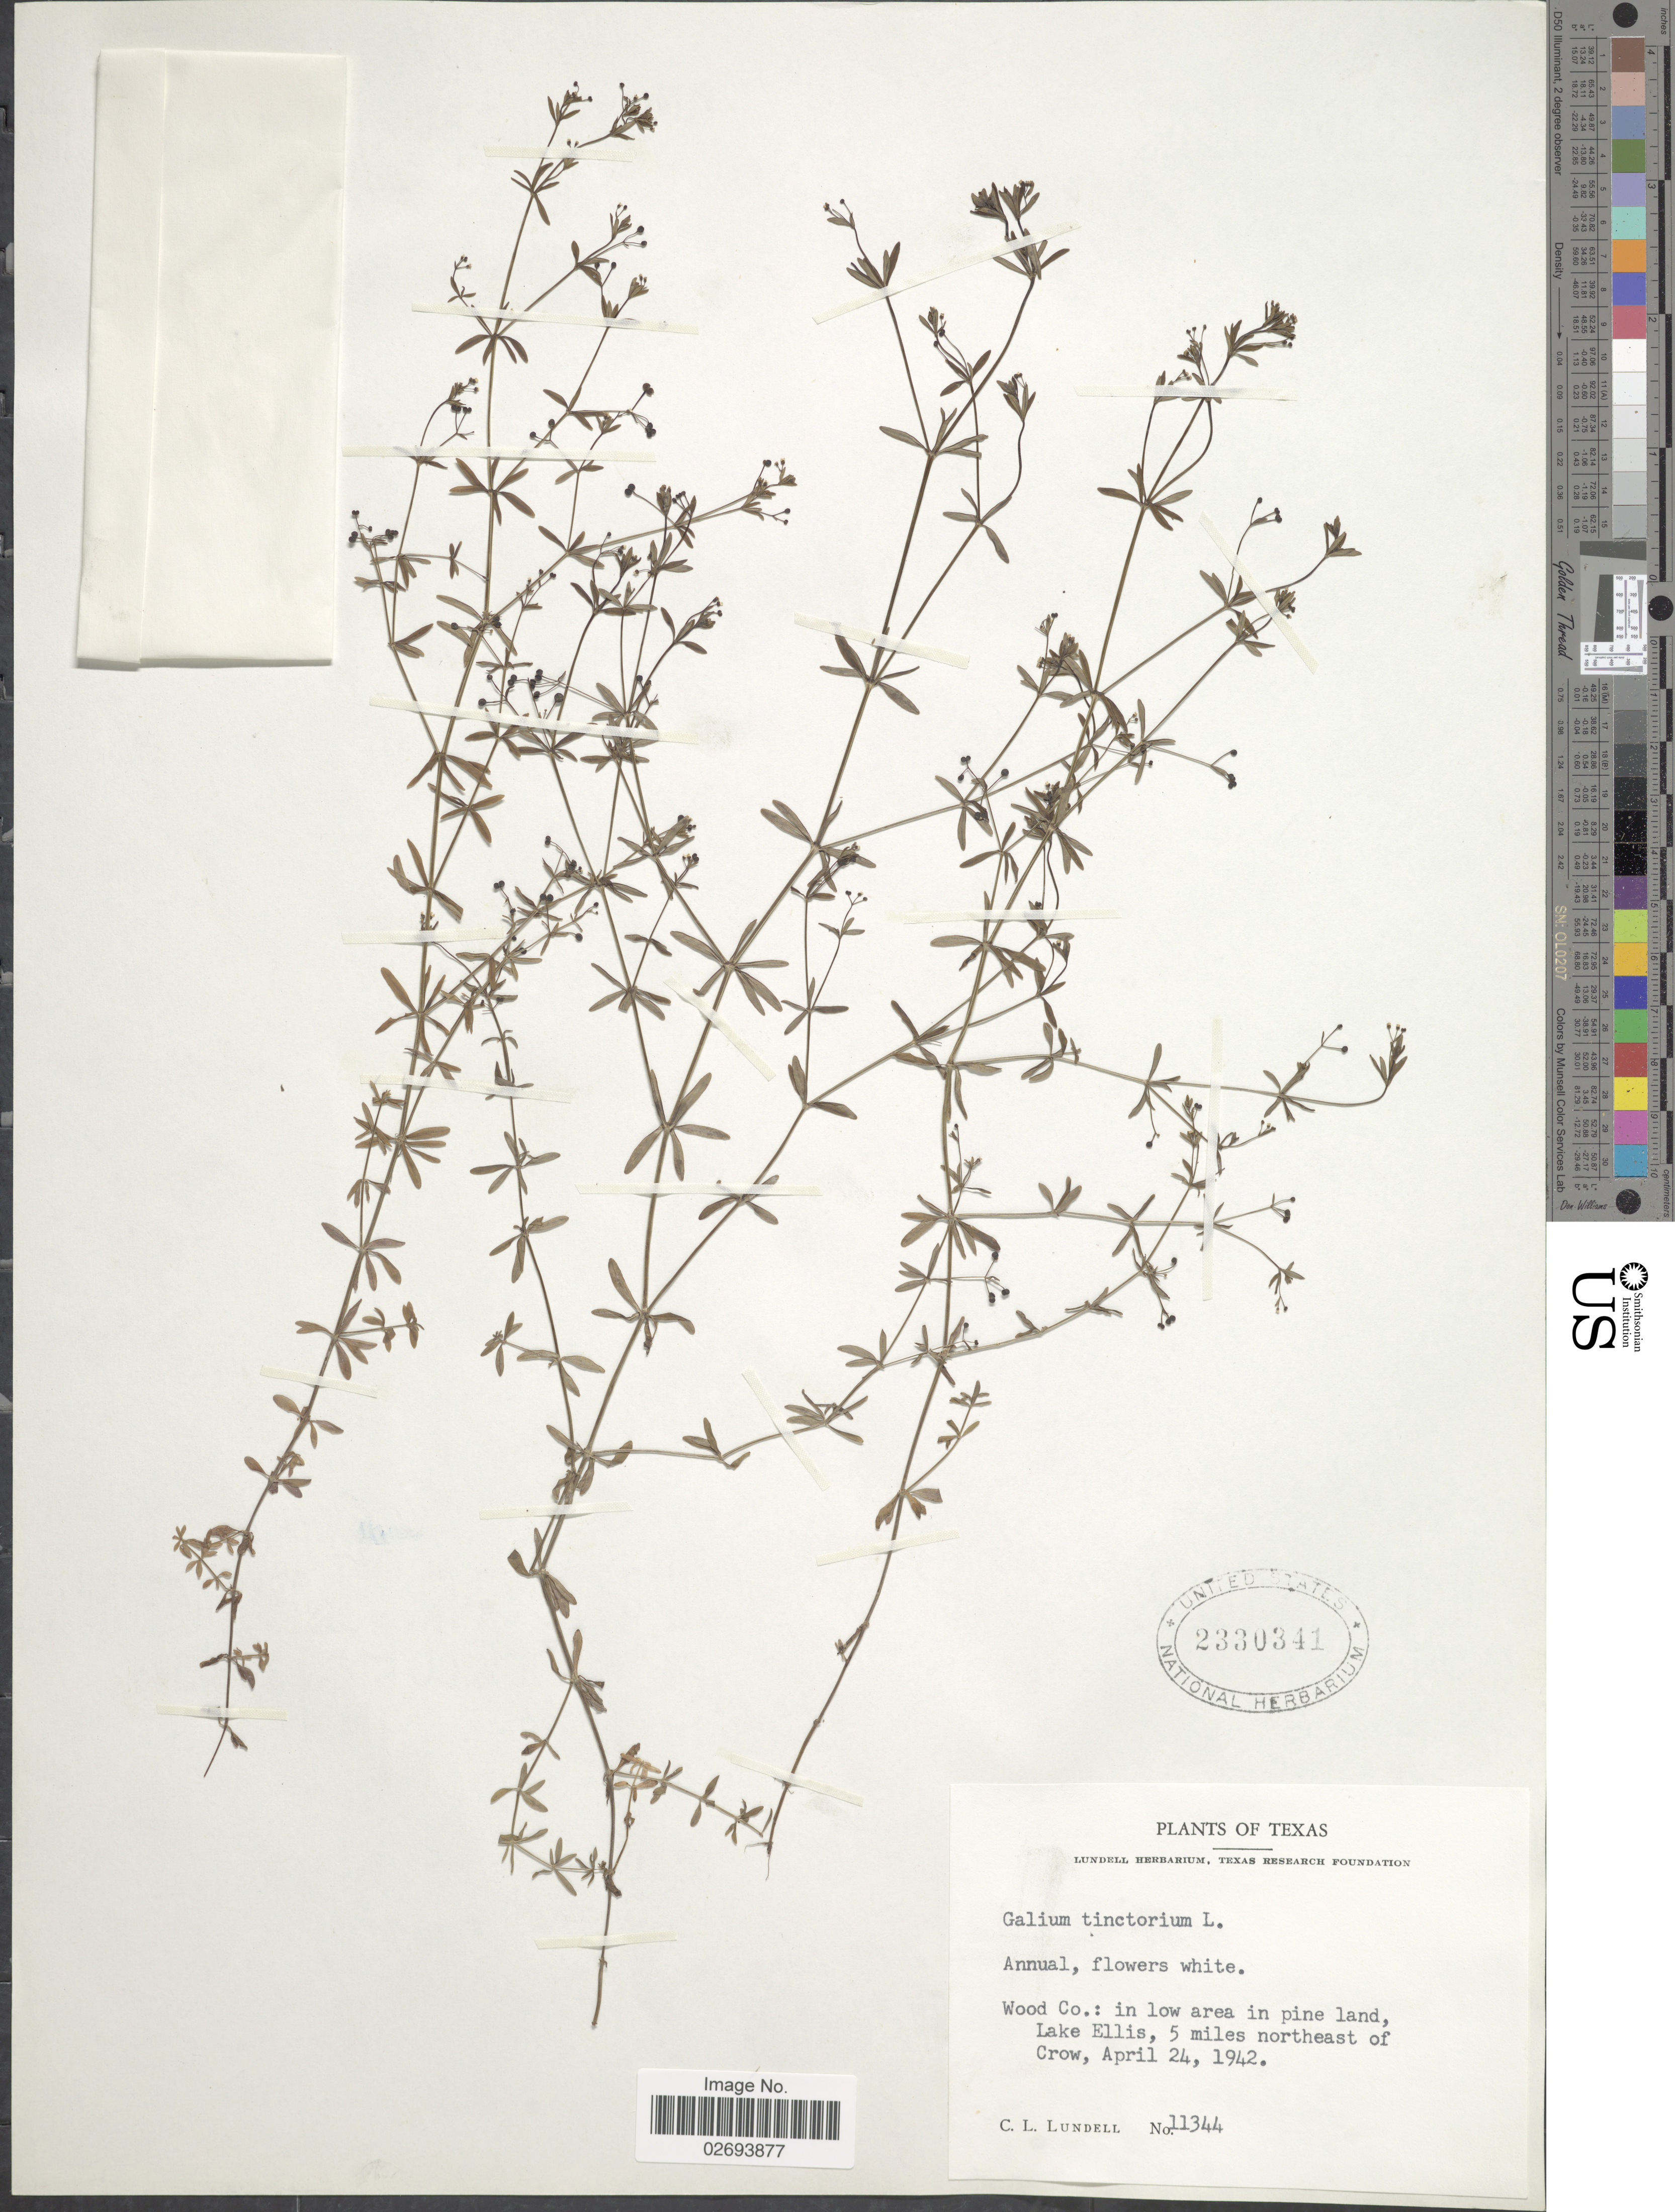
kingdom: Plantae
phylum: Tracheophyta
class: Magnoliopsida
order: Gentianales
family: Rubiaceae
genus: Galium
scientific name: Galium tinctorium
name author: (L.) Scop.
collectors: C. L. Lundell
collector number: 11344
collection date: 1942-04-24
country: United States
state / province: Texas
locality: Wood Co.: in low area in pine land, Lake Ellis, 5 miles northeast of Crow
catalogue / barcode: US 2330341